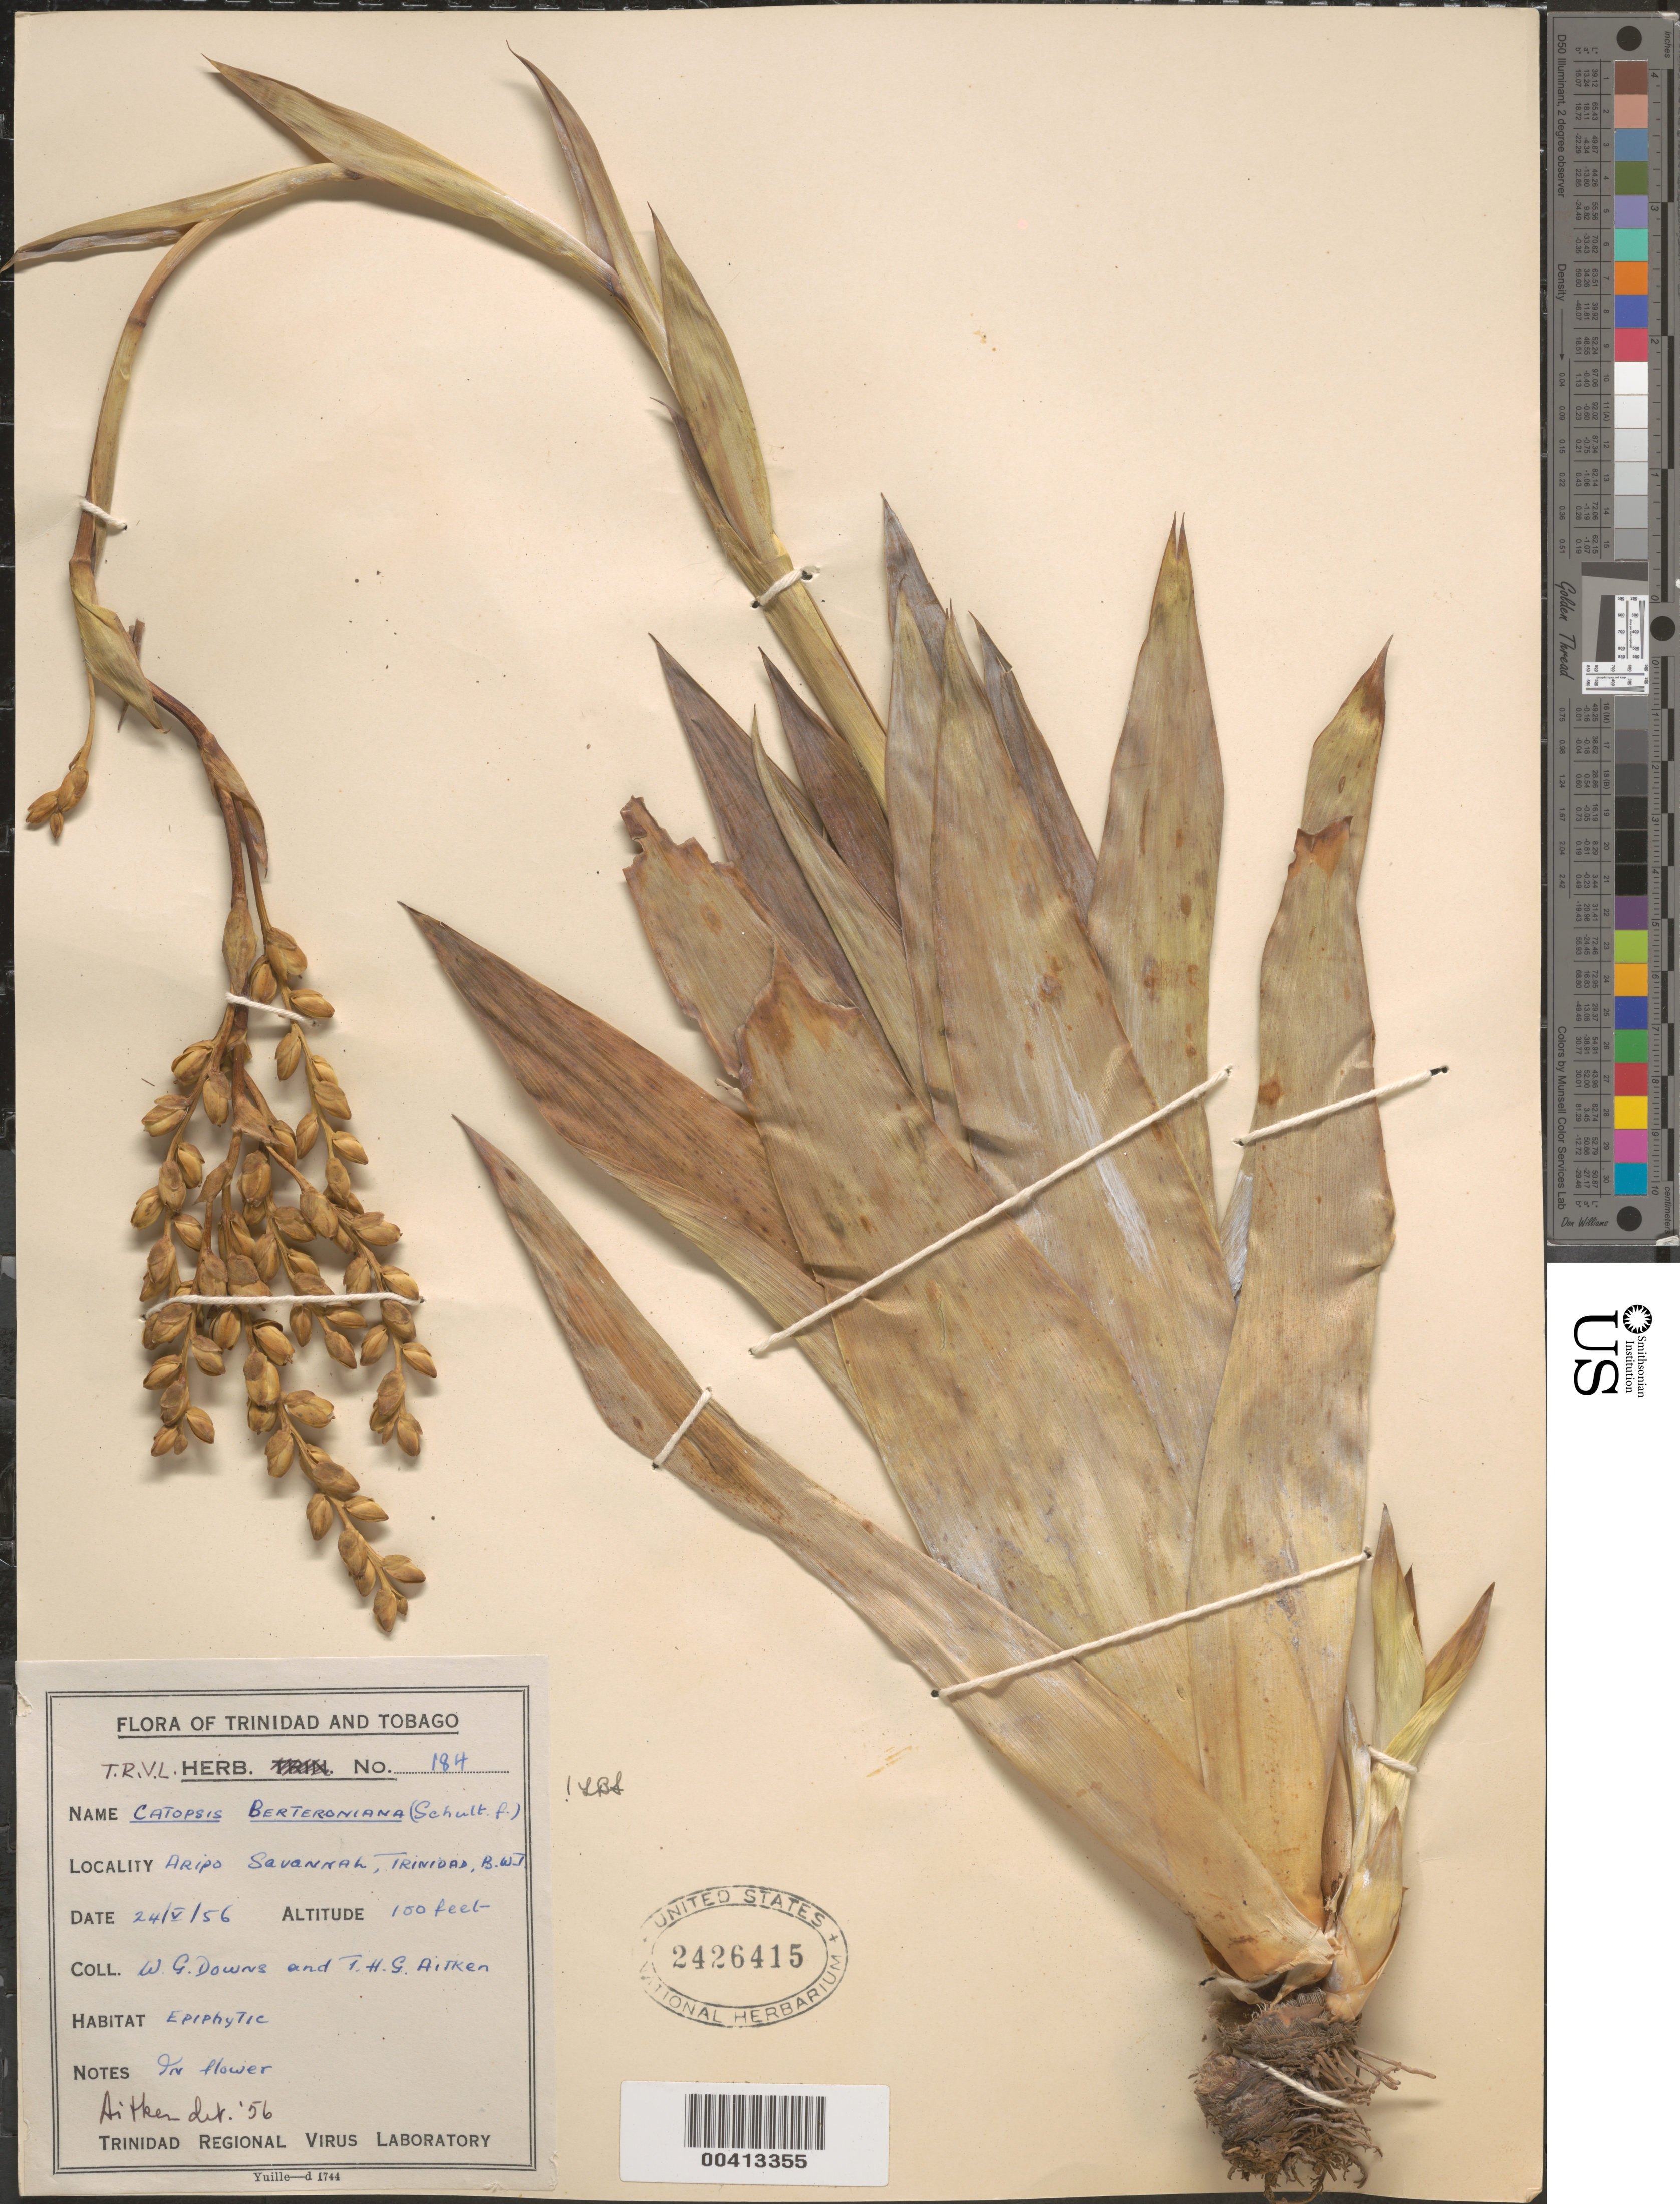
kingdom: Plantae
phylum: Tracheophyta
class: Liliopsida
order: Poales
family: Bromeliaceae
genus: Catopsis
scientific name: Catopsis berteroniana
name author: (Schult. & Schult. f.) Mez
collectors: W. G. Downs & T. Aitken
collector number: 184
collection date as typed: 24 May 1956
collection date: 1956-05-24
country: Trinidad and Tobago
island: Trinidad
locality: Aripo savannal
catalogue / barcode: US 2426415